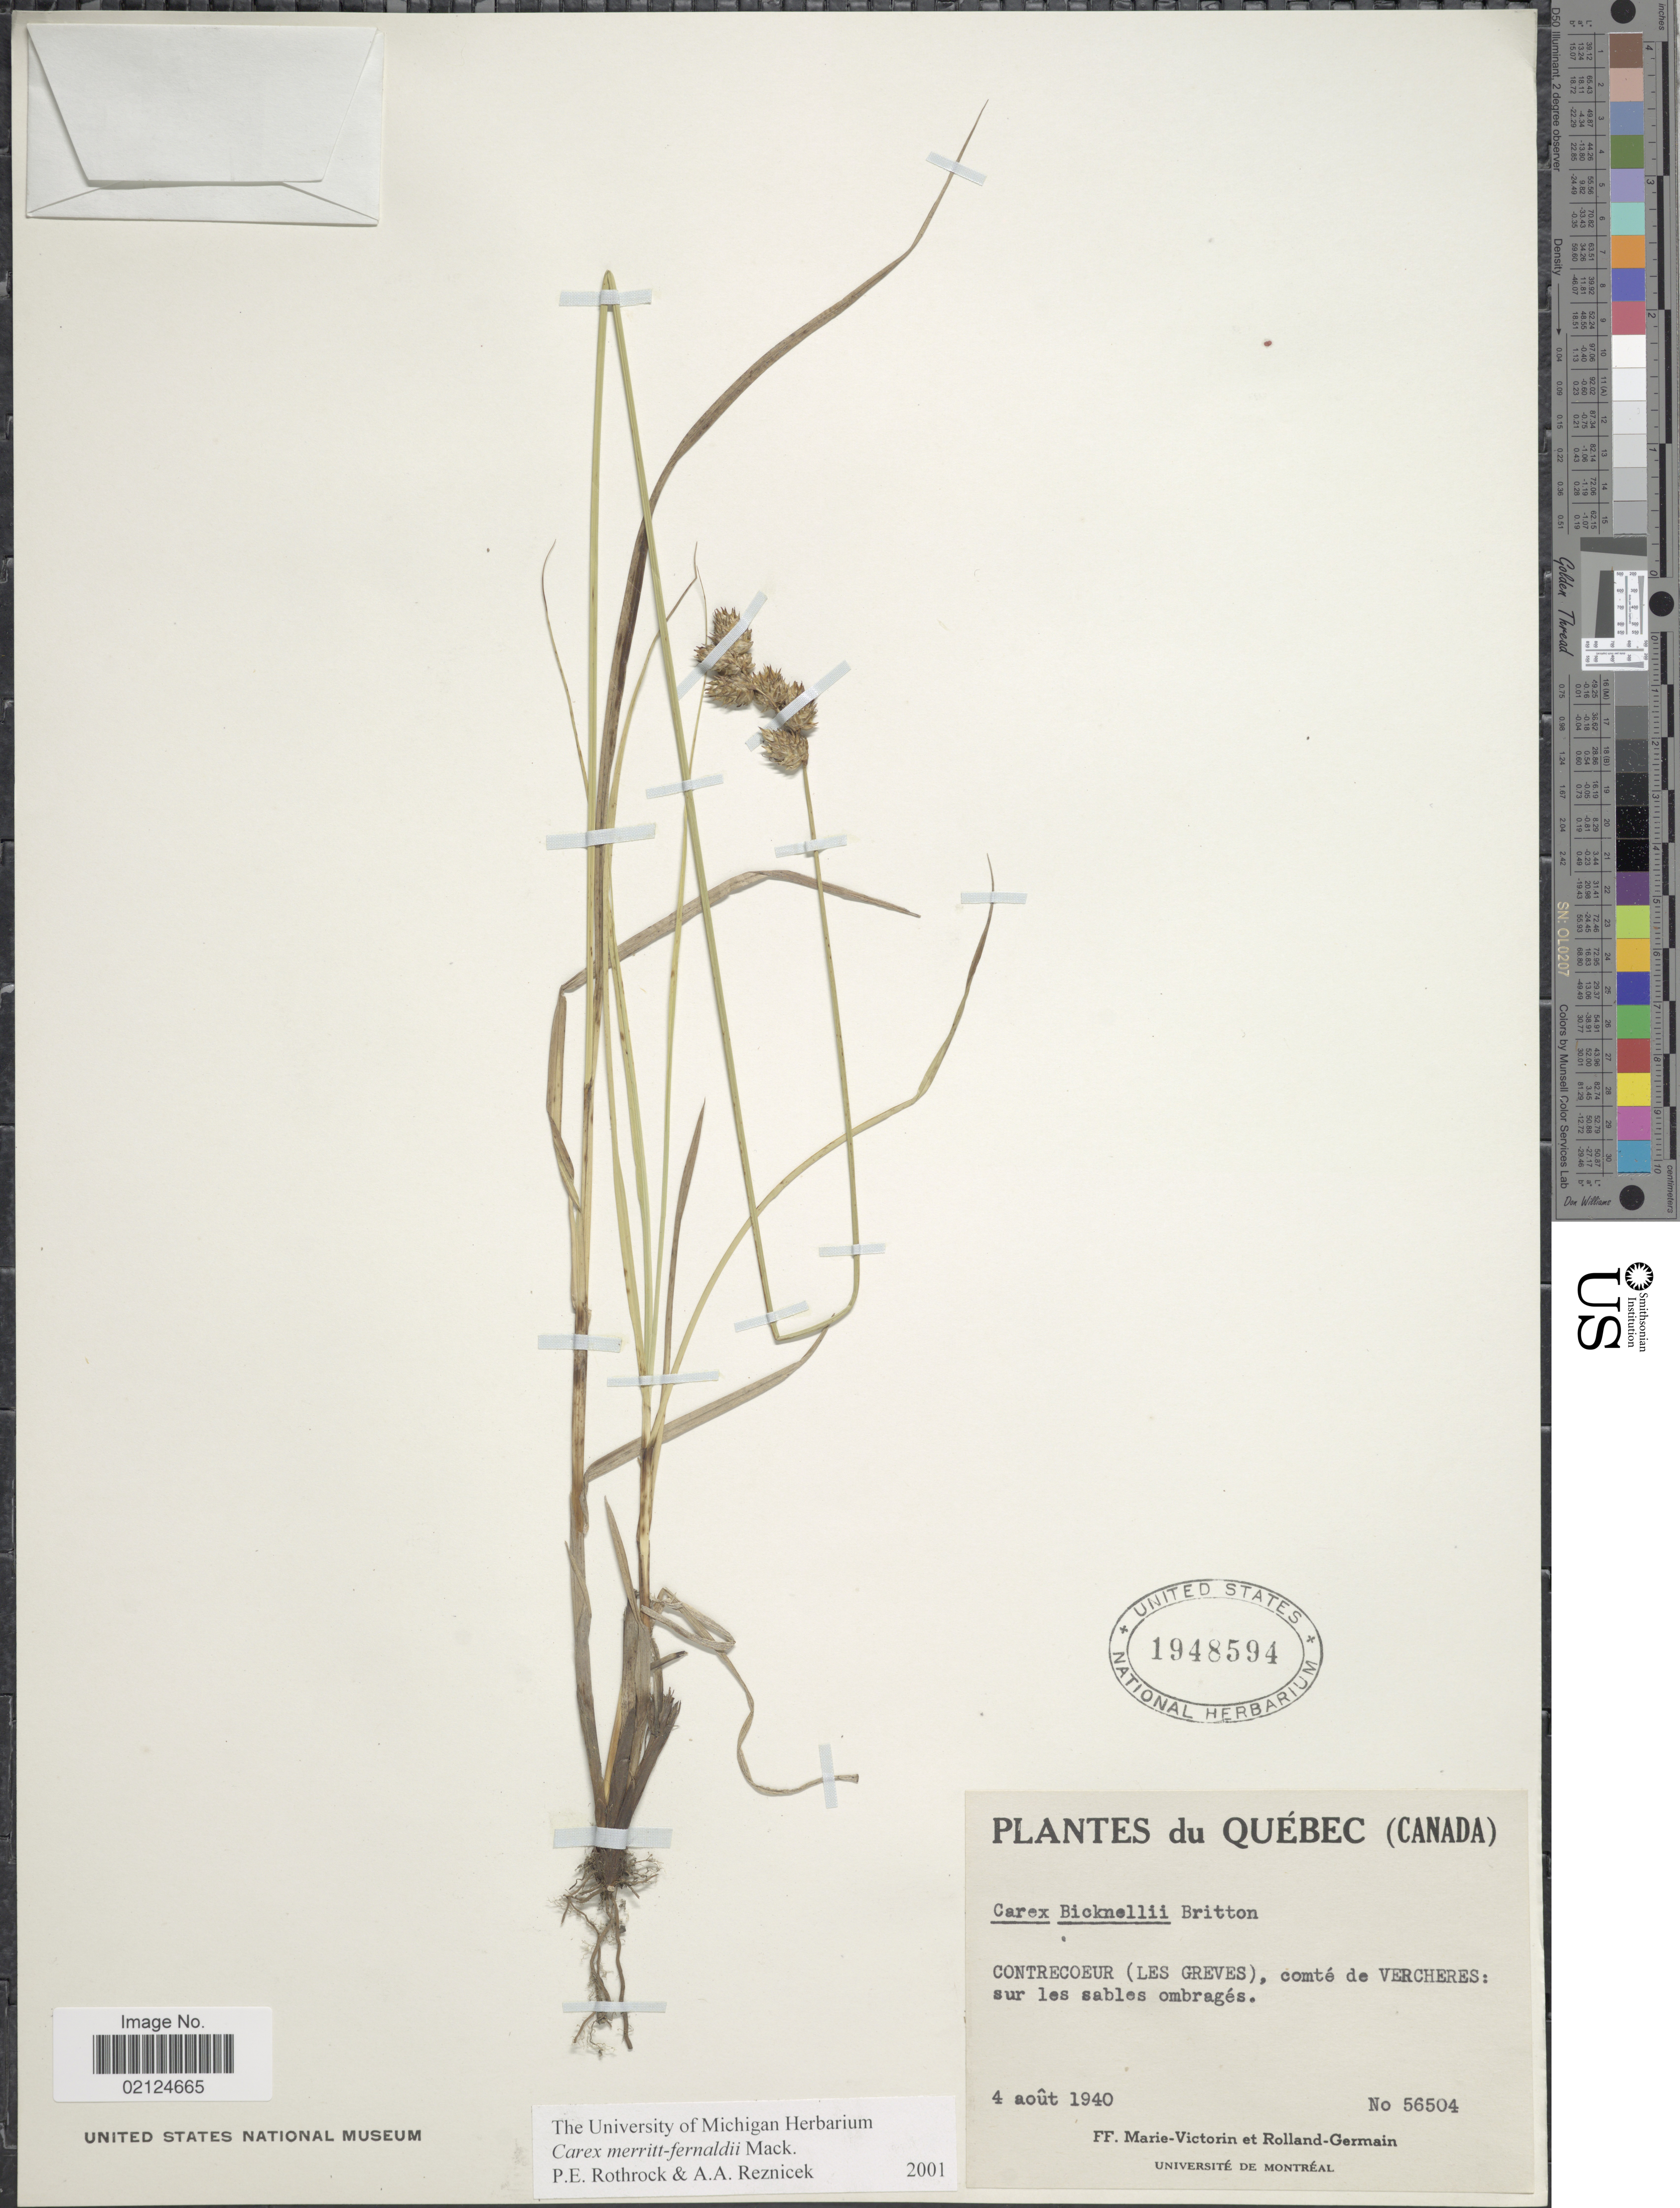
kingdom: Plantae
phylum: Tracheophyta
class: Liliopsida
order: Poales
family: Cyperaceae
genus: Carex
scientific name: Carex merritt-fernaldii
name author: Mack.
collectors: F. Marie-Victorin & Rolland-Germain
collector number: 56504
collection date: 1940-08-04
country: Canada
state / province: Quebec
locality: Contrecoeur (Les Greves), comte de Vercheres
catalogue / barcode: US 1948594